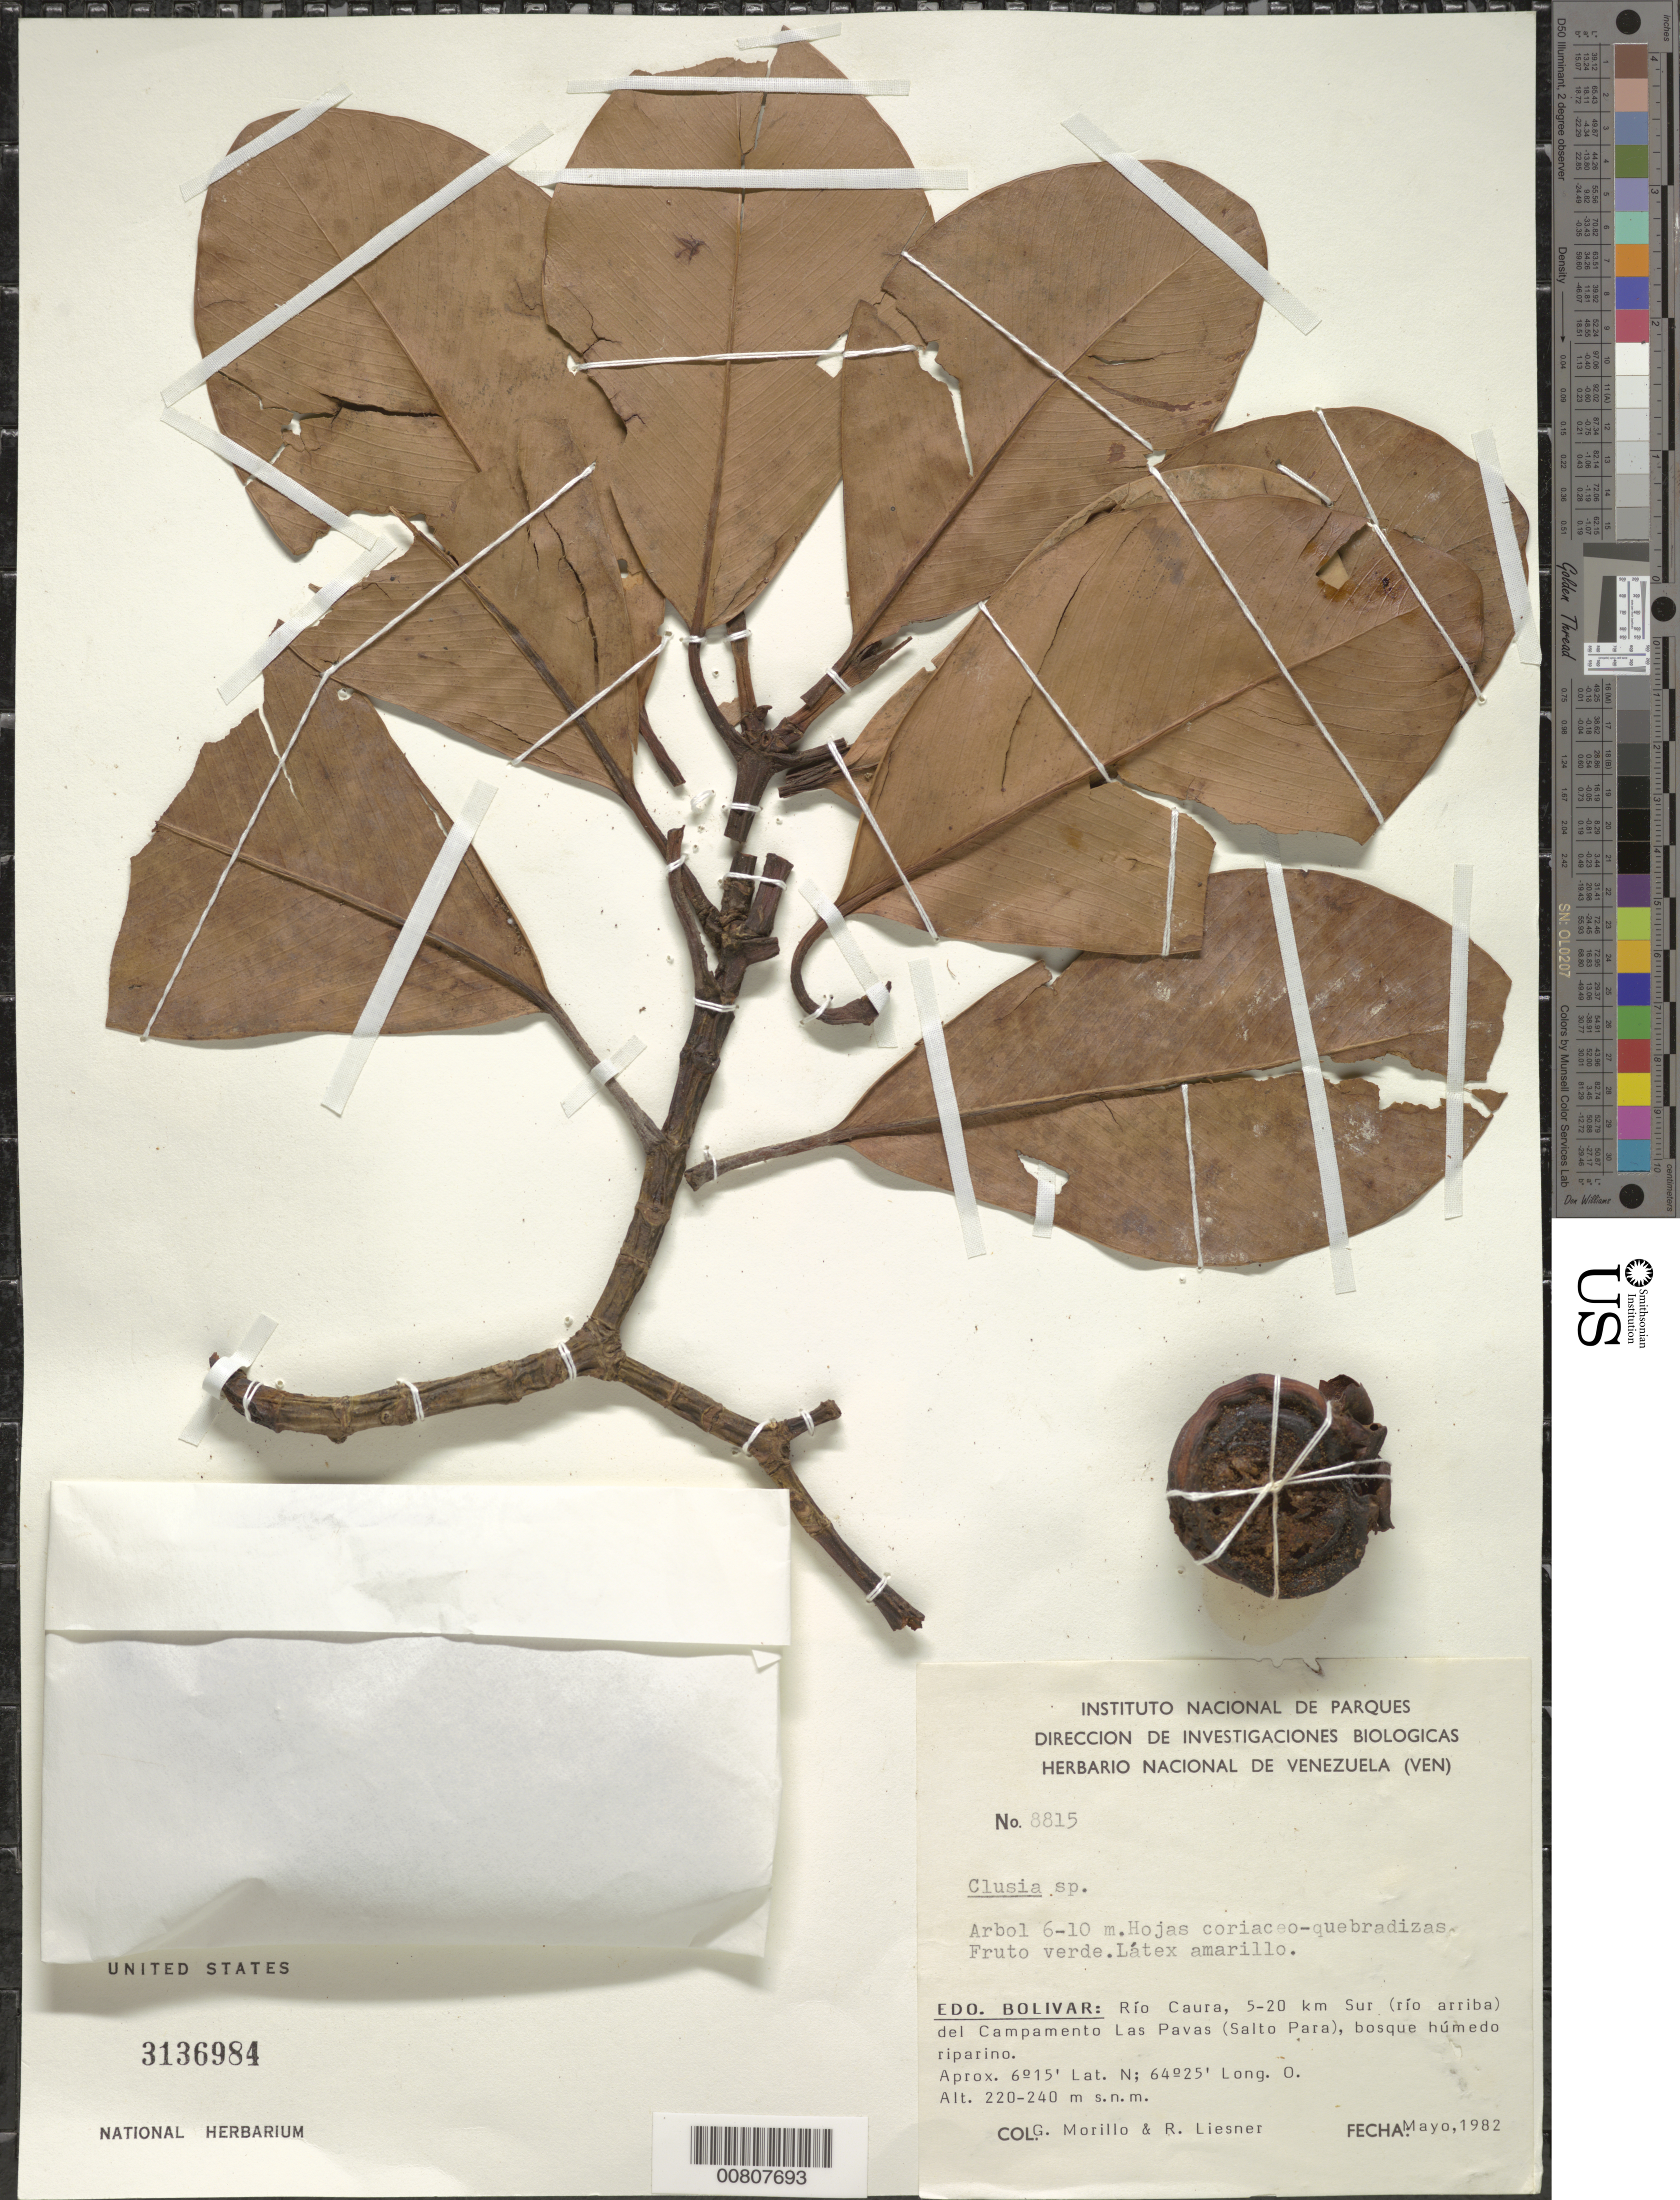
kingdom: Plantae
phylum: Tracheophyta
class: Magnoliopsida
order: Malpighiales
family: Clusiaceae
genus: Clusia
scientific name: Clusia sp.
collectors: G. Morillo & R. L. Liesner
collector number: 8815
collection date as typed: May-82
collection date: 1982-05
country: Venezuela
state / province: Bolívar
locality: Río Caura, 5-20 km Sur (río arriba) del Campamento Las Pavas (Salto Para)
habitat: Humid riparian forest (bosque húmedo riparino).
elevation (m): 220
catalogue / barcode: US 3136984